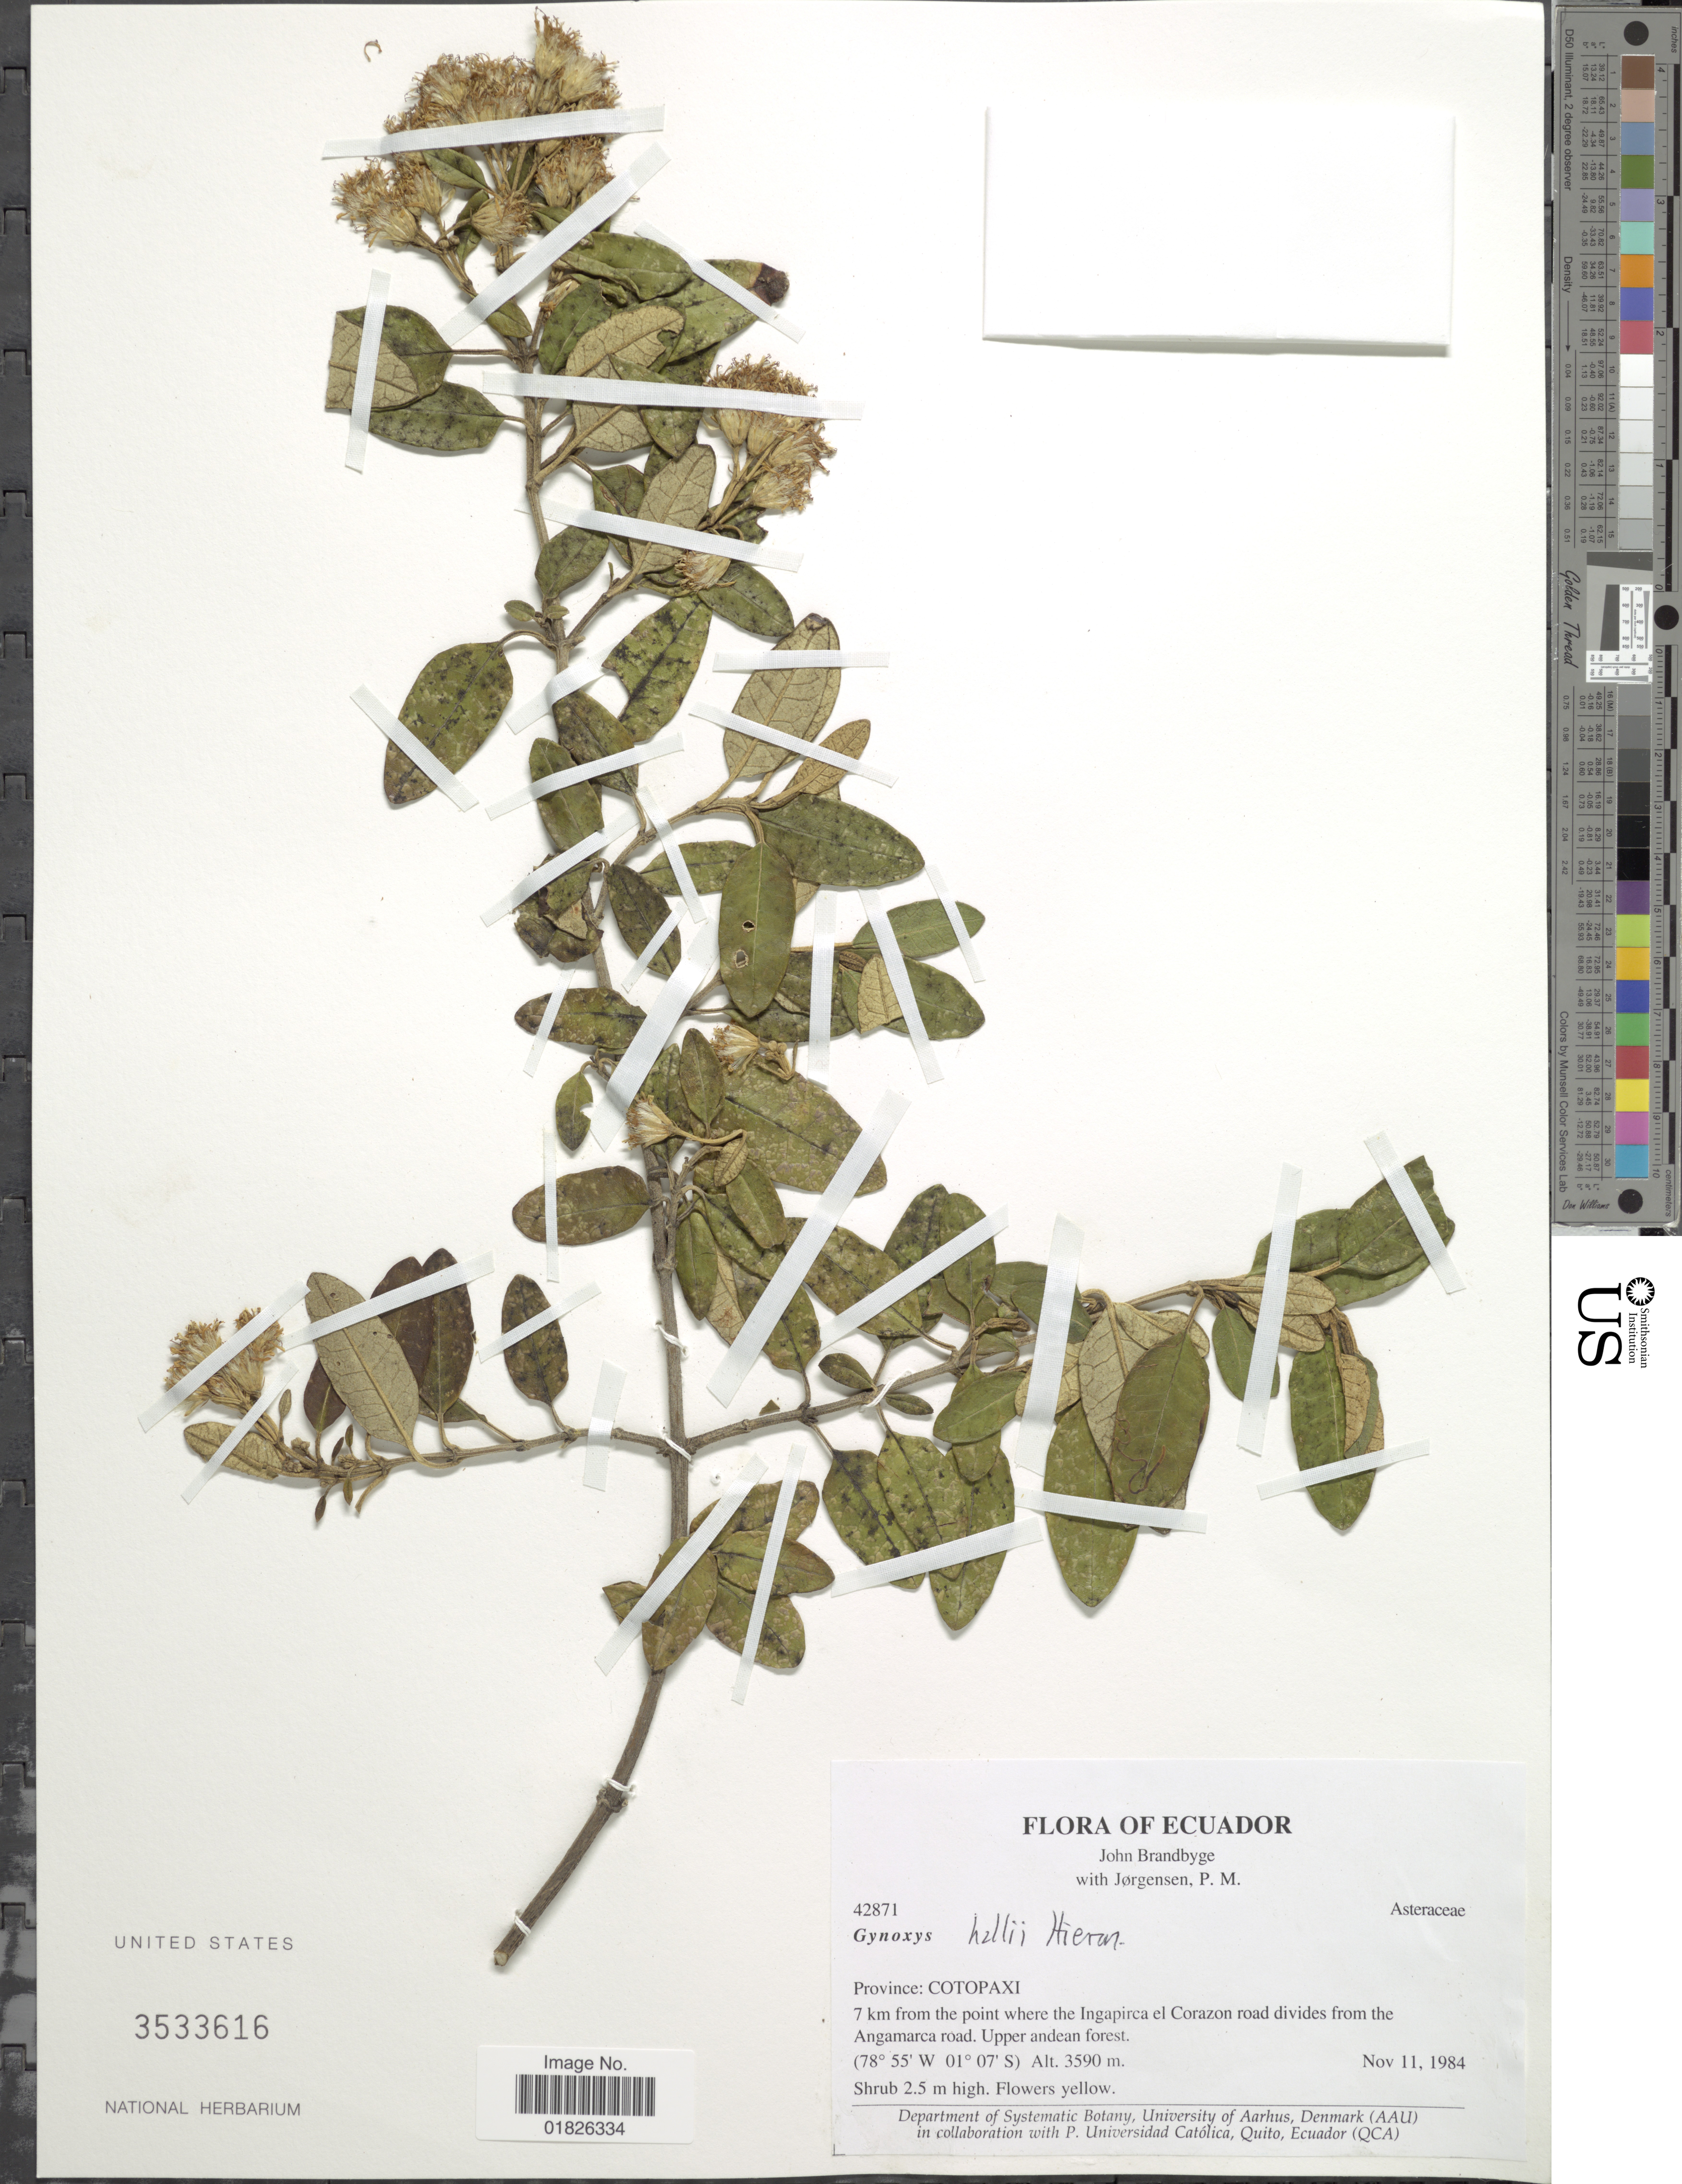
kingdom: Plantae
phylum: Tracheophyta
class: Magnoliopsida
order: Asterales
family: Asteraceae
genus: Gynoxys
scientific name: Gynoxys hallii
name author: Cass.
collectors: J. Brandbyge & P. Jørgensen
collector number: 42871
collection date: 1984-11-11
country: Ecuador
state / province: Cotopaxi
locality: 7 km from the point where the Ingapirca el Corazon road divides from the Angamarca road.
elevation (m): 3590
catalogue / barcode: US 3533616